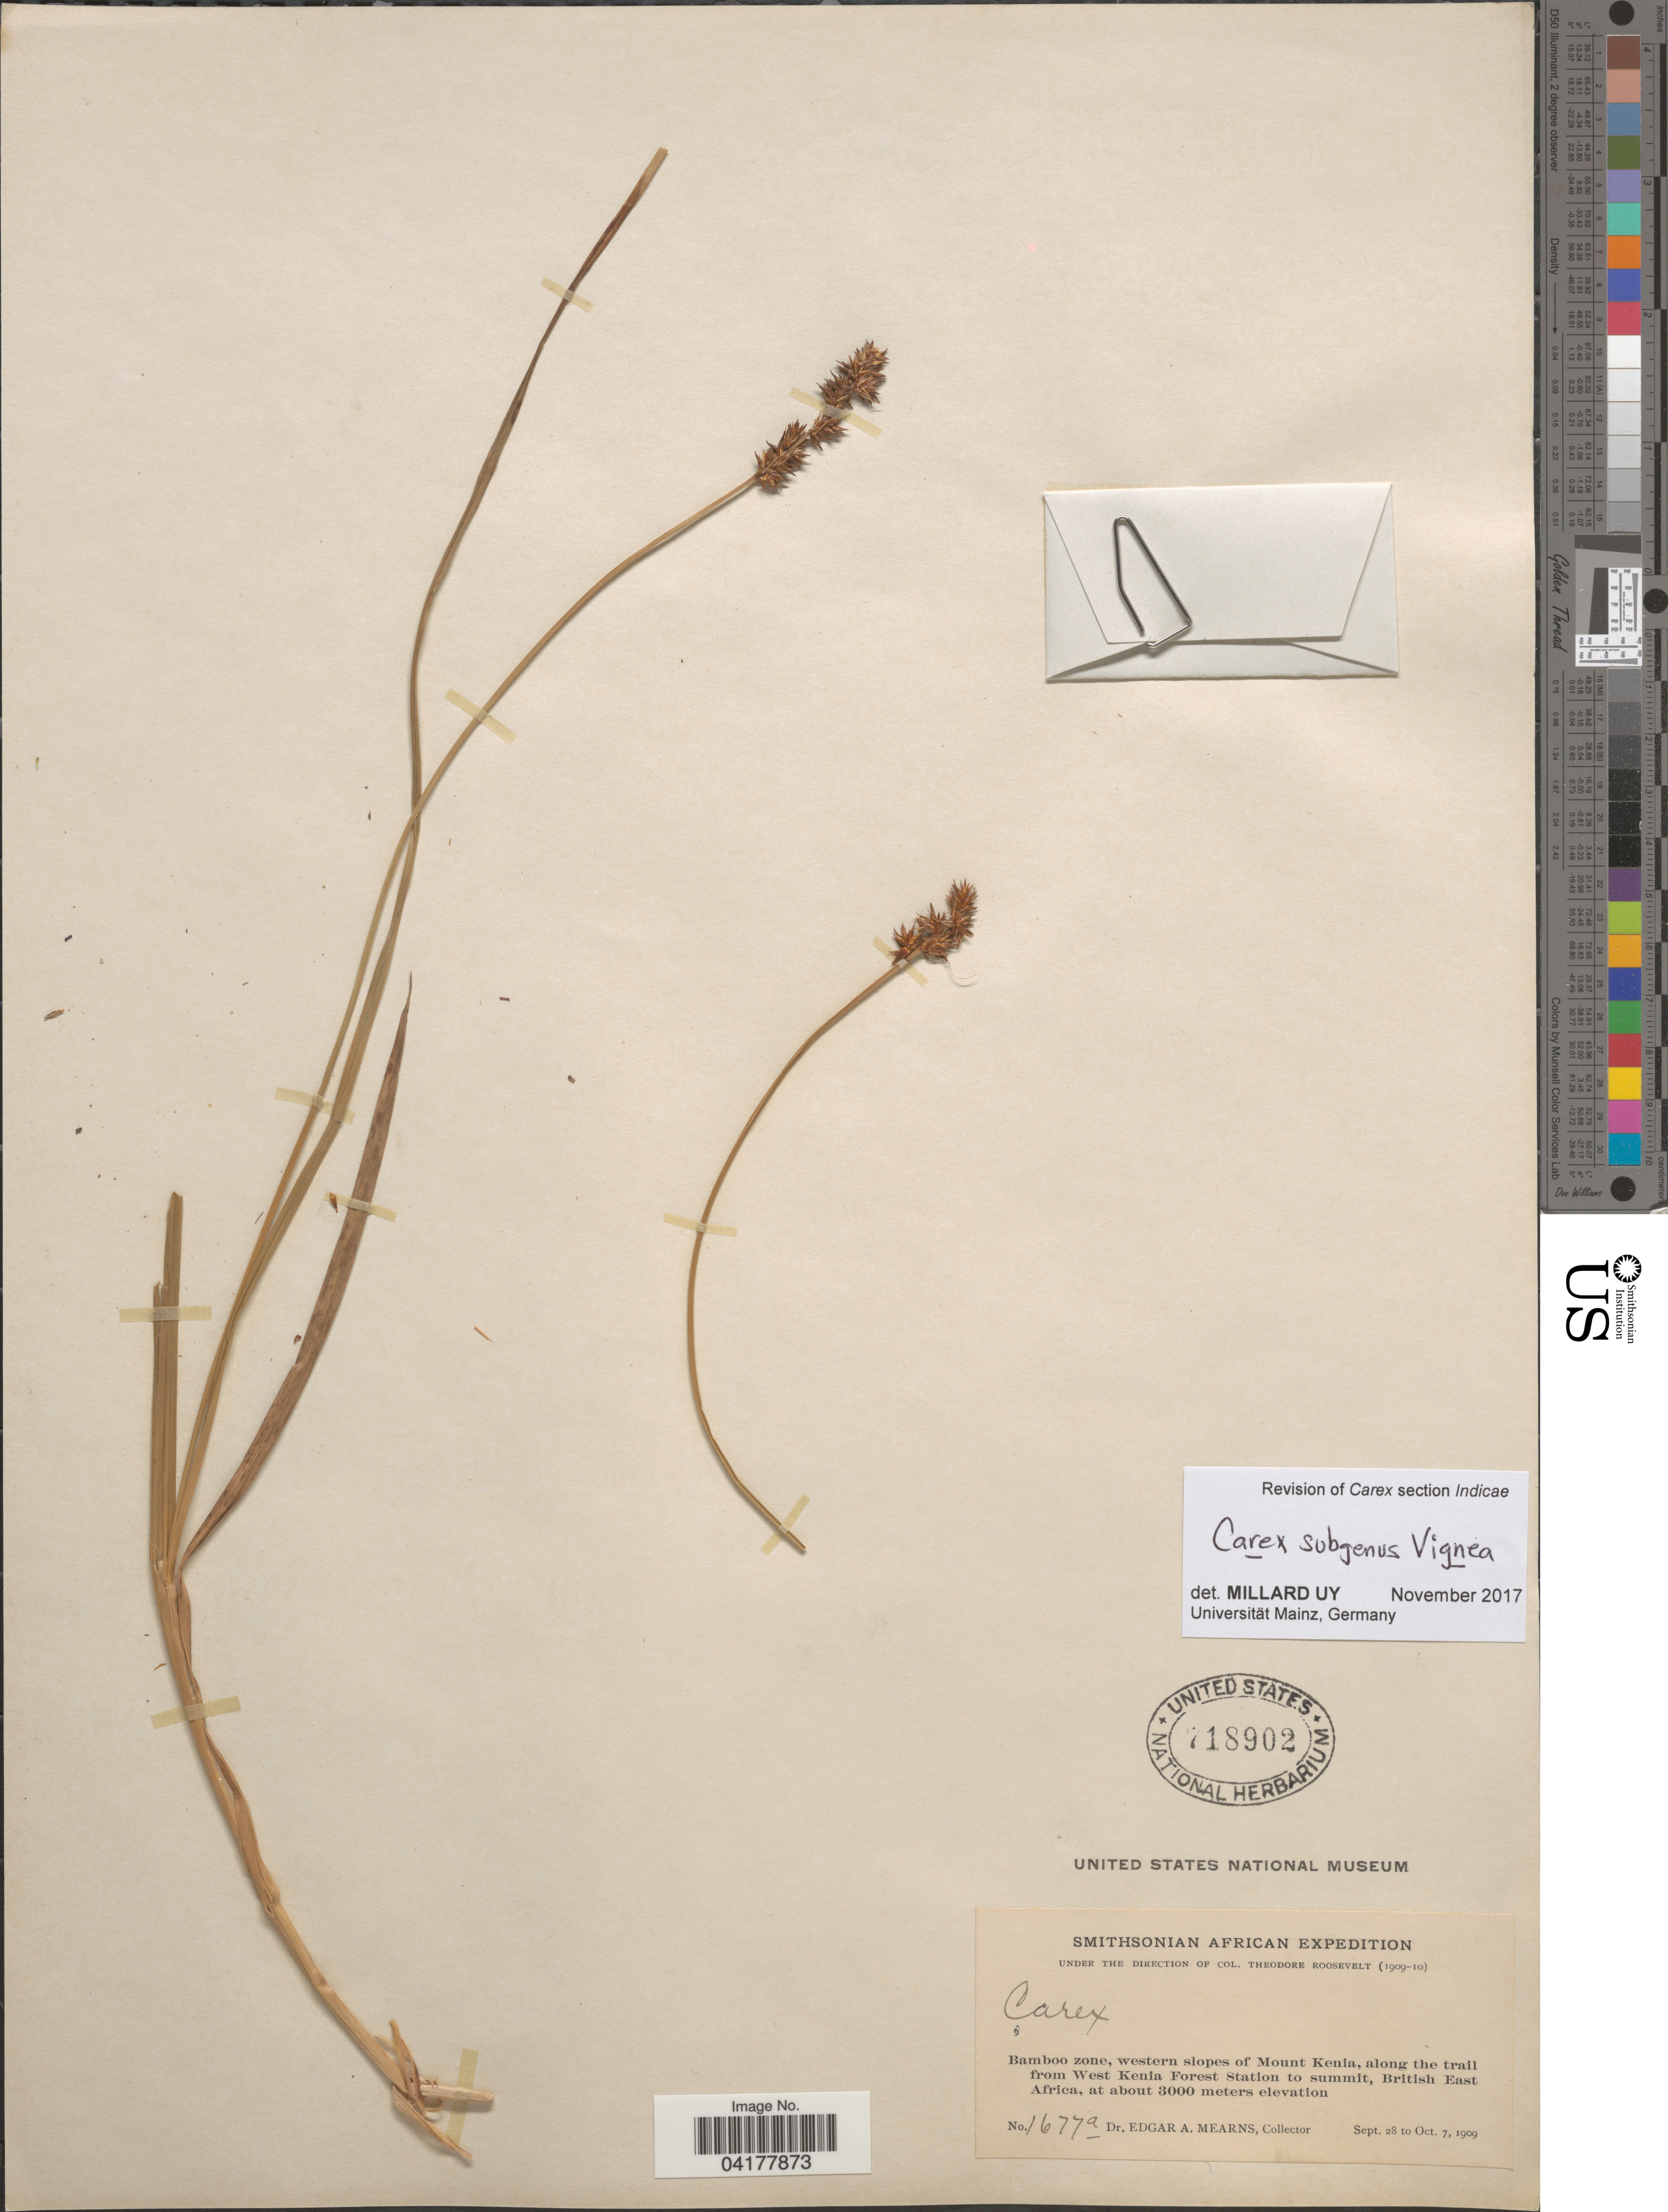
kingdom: Plantae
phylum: Tracheophyta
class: Liliopsida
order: Poales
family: Cyperaceae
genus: Carex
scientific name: Carex sp.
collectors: E. A. Mearns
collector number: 1677a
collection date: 1909-09-28/1909-10-07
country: Kenya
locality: Smithsonian African Expedition. Bamboo zone, western slopes of Mount Kenia, along the trail from West Kenia Forest Station to summit, British East Africa.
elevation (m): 3000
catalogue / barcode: US 718902